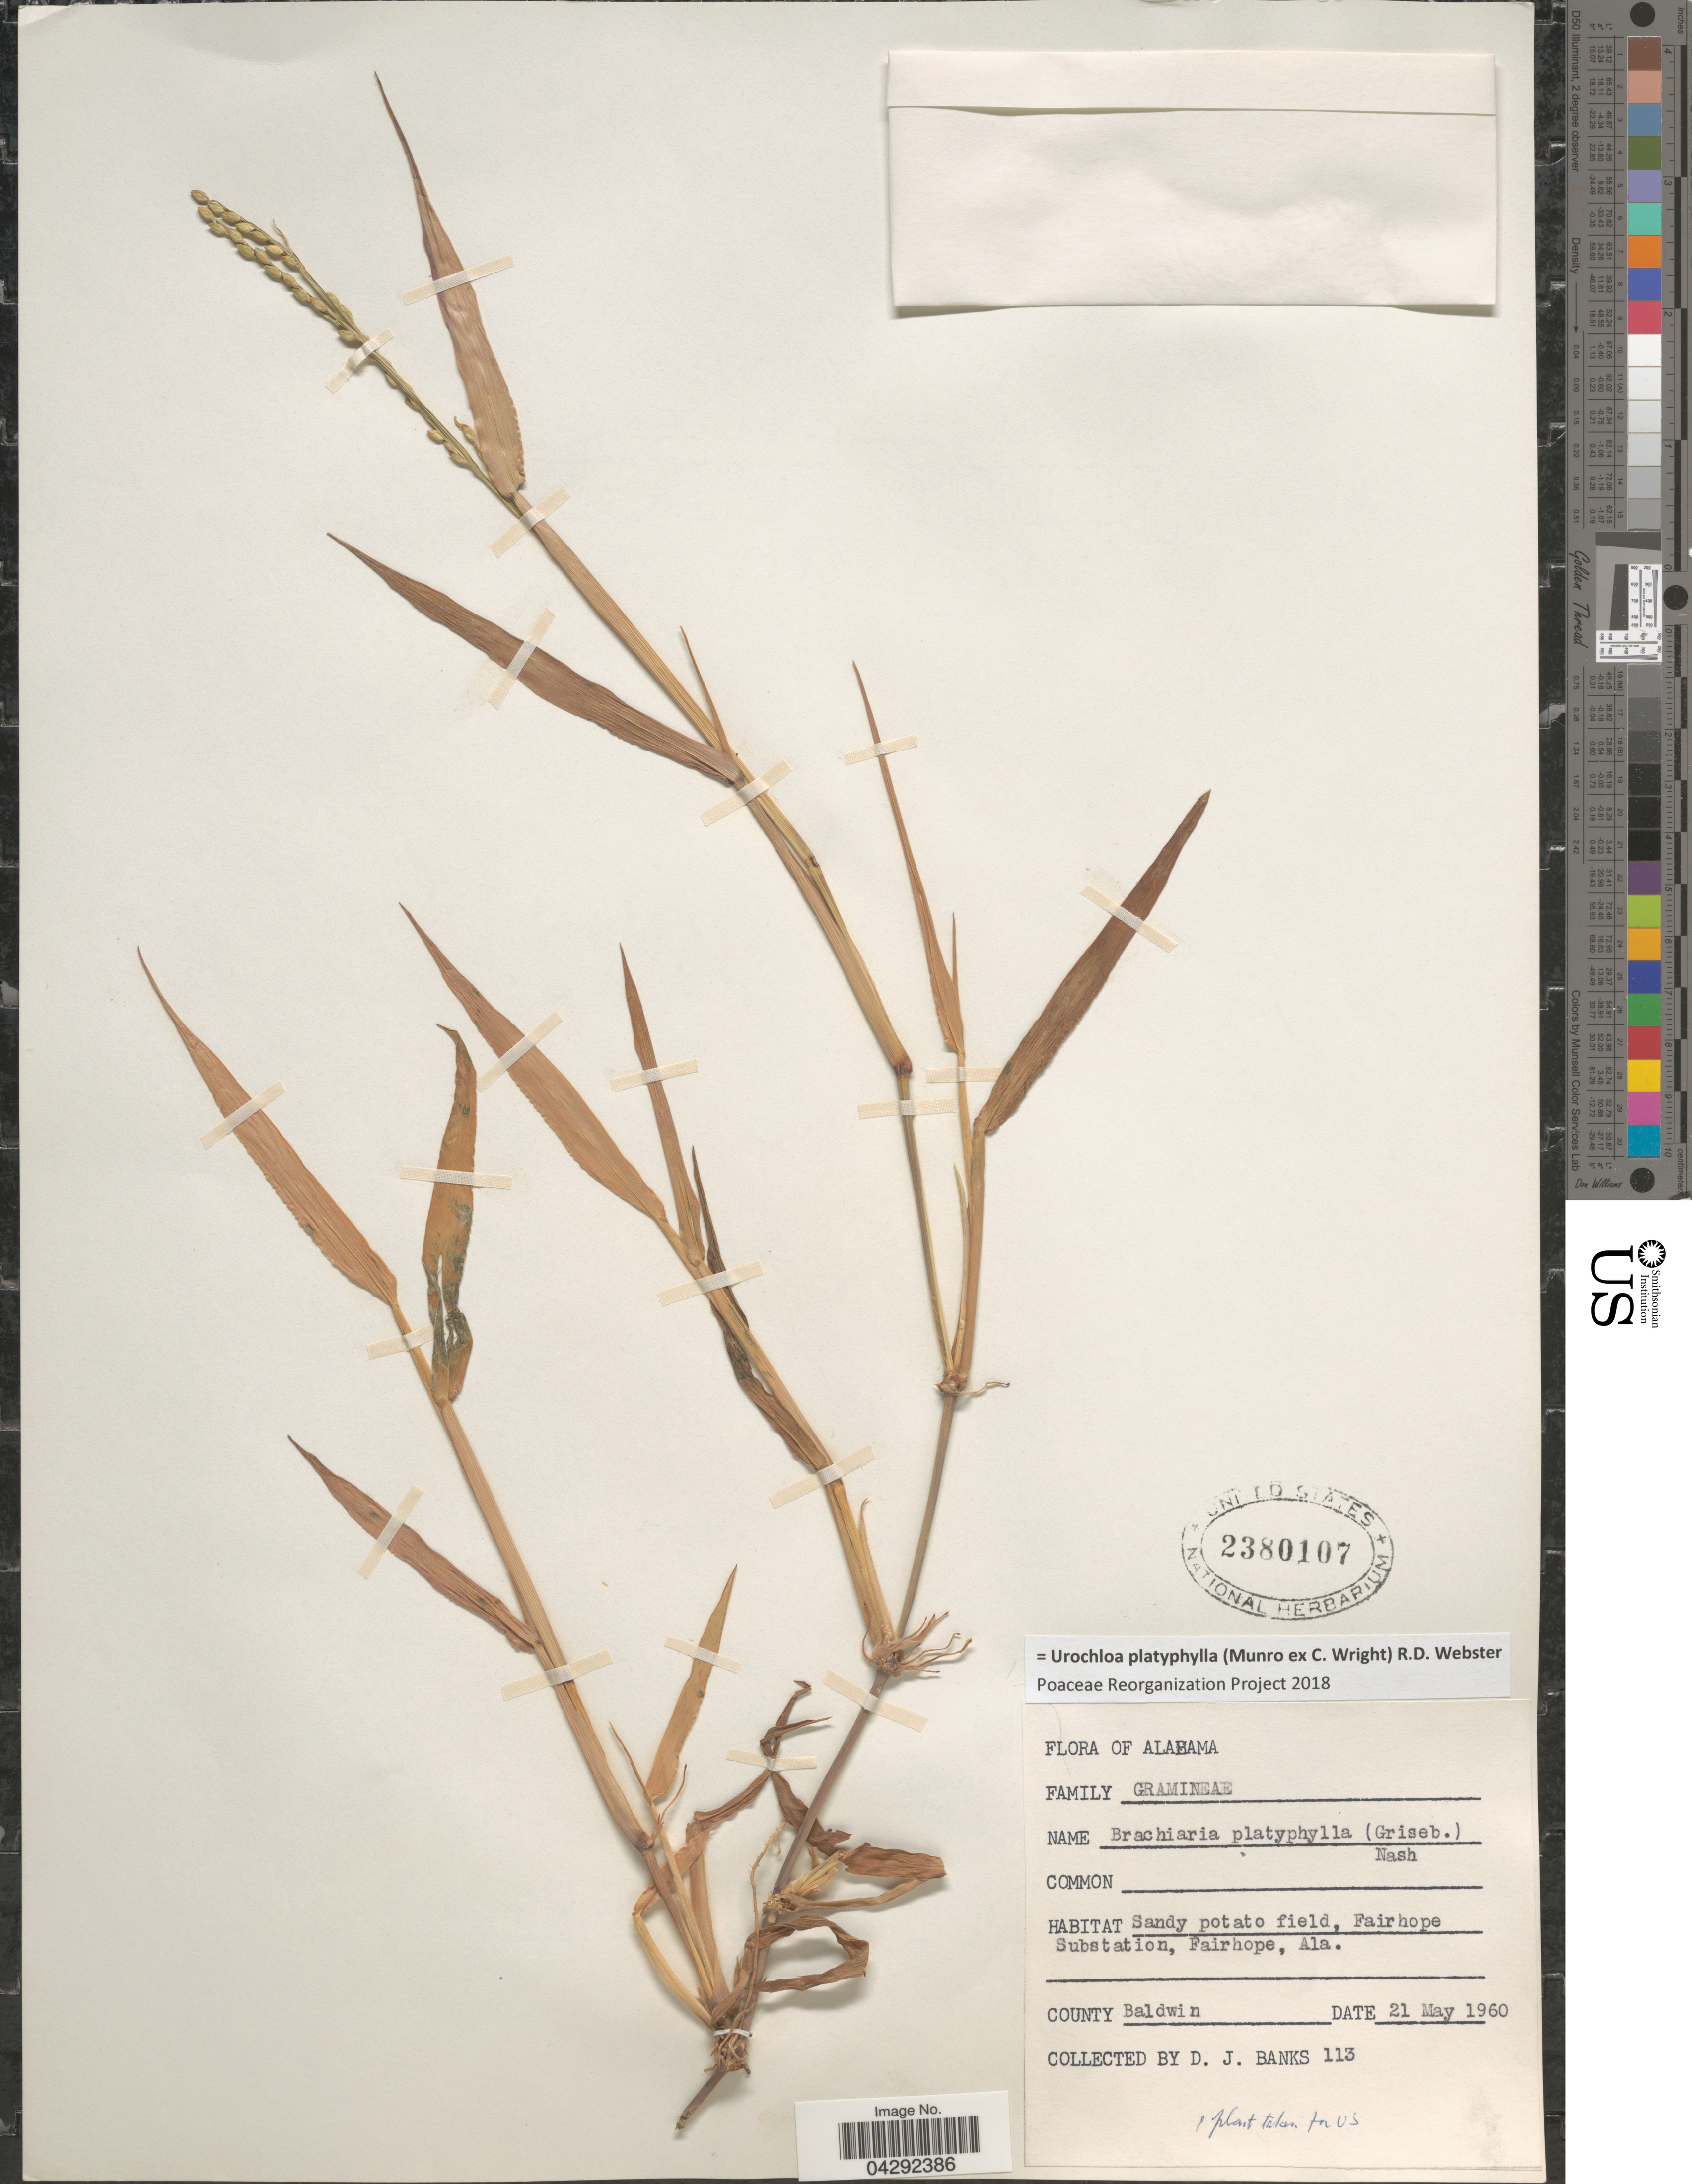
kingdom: Plantae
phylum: Tracheophyta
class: Liliopsida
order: Poales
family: Poaceae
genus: Urochloa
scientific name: Urochloa platyphylla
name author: (Munro ex C. Wright) R.D. Webster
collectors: D. J. Banks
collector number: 113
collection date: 1960-05-21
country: United States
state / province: Alabama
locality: Sandy potato field, Fairhope Substation, Fairhope. County Baldwin.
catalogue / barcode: US 2380107